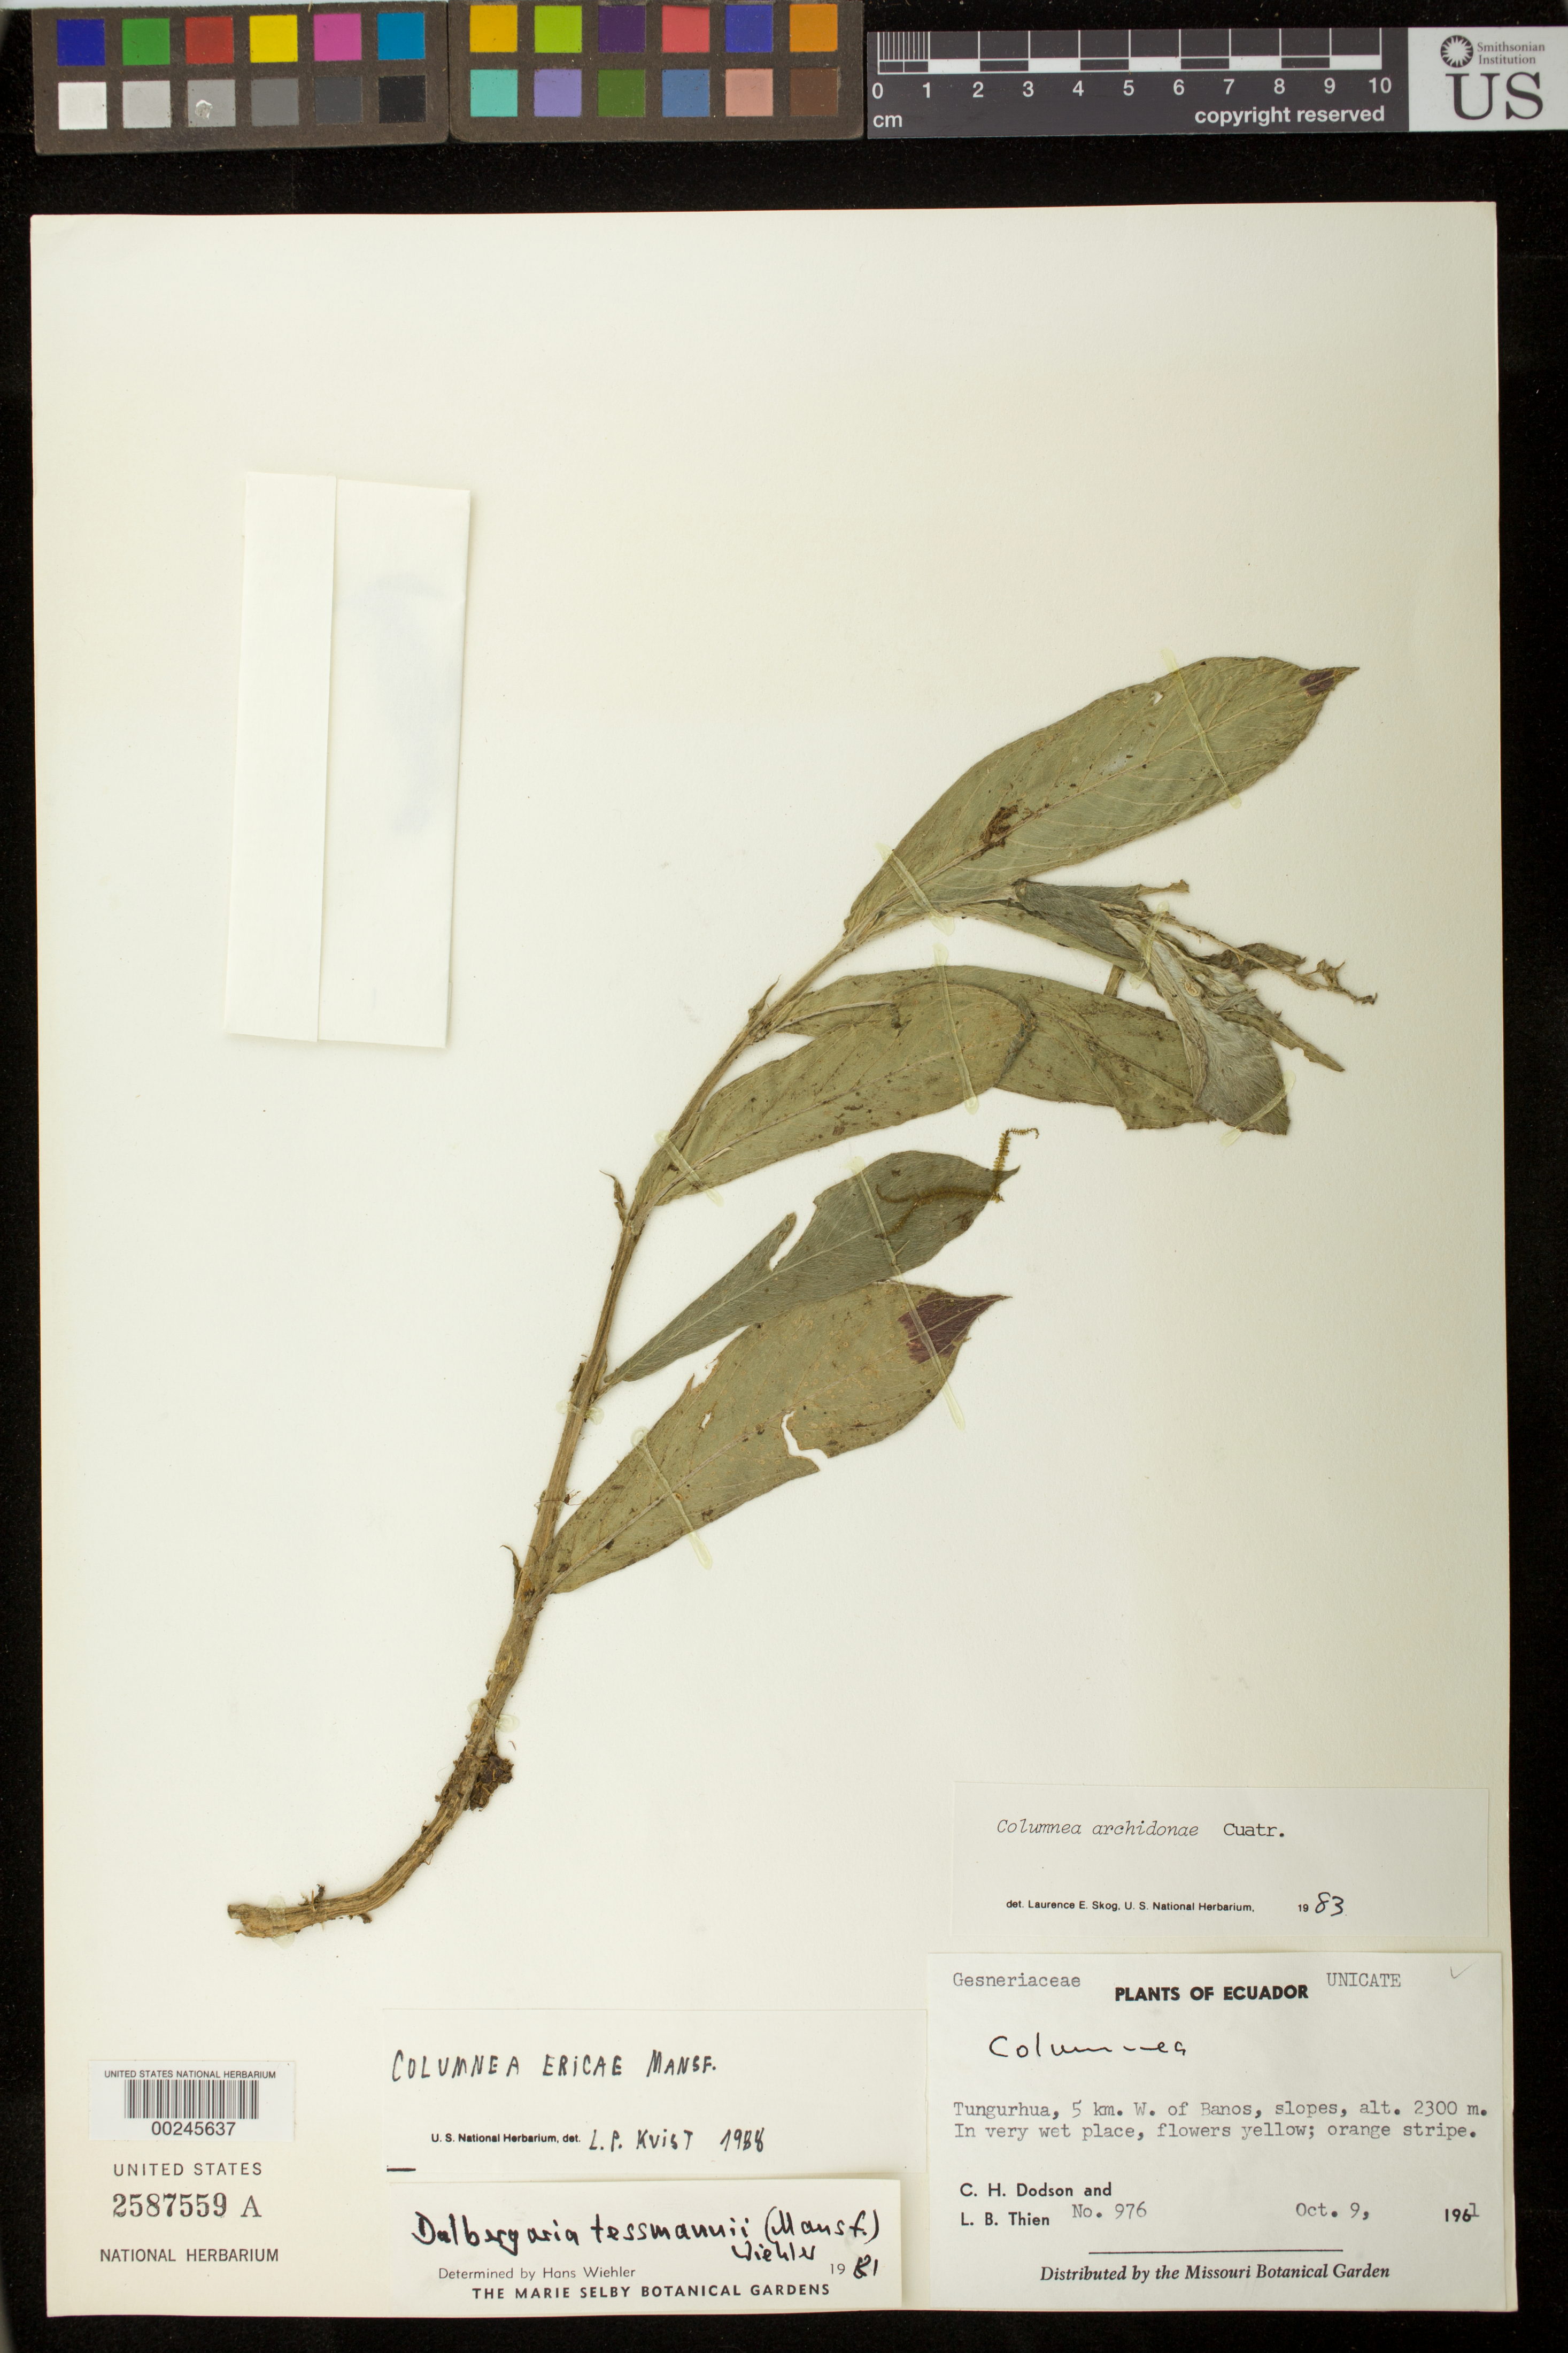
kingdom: Plantae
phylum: Tracheophyta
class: Magnoliopsida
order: Lamiales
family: Gesneriaceae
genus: Columnea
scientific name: Columnea ericae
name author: Mansf.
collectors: C. H. Dodson & L. Thien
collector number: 976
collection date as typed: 09 Oct 1961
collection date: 1961-10-09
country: Ecuador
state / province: Tungurahua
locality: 5 km W of Banos, slopes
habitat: In very wet place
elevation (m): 2300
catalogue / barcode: US 2587559A